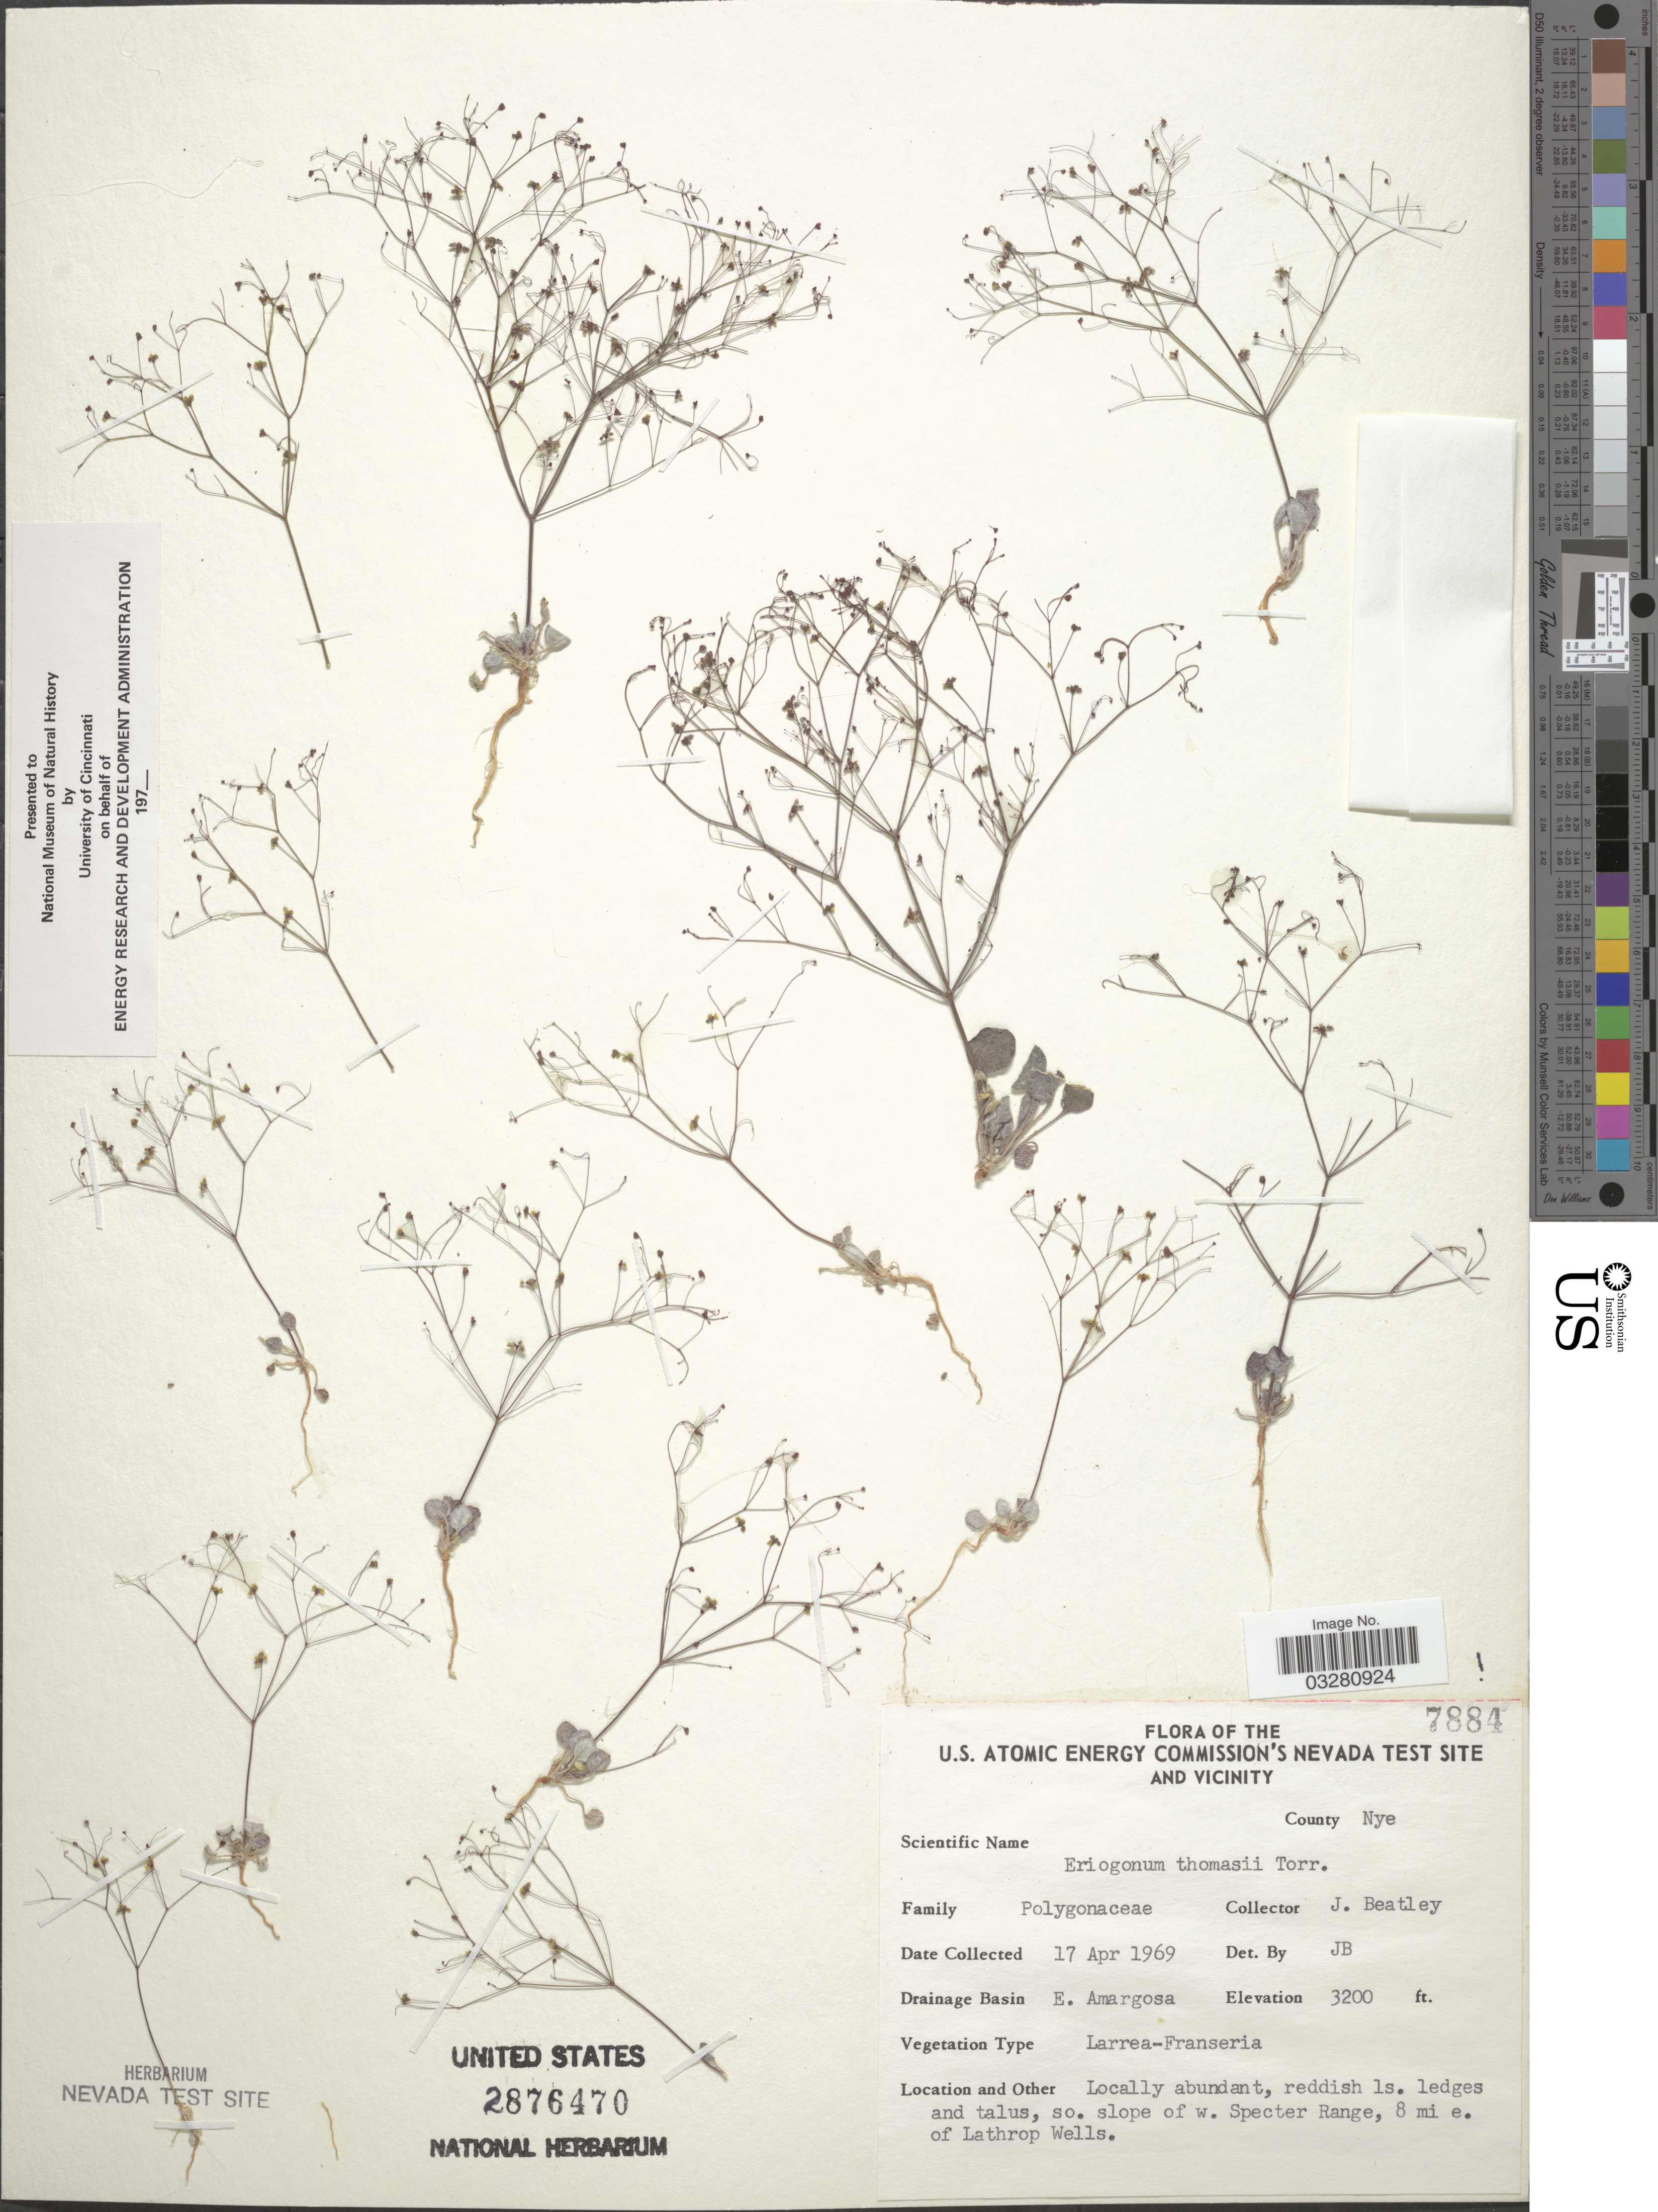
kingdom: Plantae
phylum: Tracheophyta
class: Magnoliopsida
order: Caryophyllales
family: Polygonaceae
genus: Eriogonum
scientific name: Eriogonum thomasii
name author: Torr.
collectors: J. C. Beatley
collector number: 7884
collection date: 1969-04-17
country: United States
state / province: Nevada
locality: U. S. Atomic Energy Commission's Nevada Test Site and Vicinity. County Nye. Drainage Basin E. Amargosa. So. slope of w. Specter Range, 8 mi e. of Lathrop Wells.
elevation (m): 975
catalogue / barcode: US 2876470